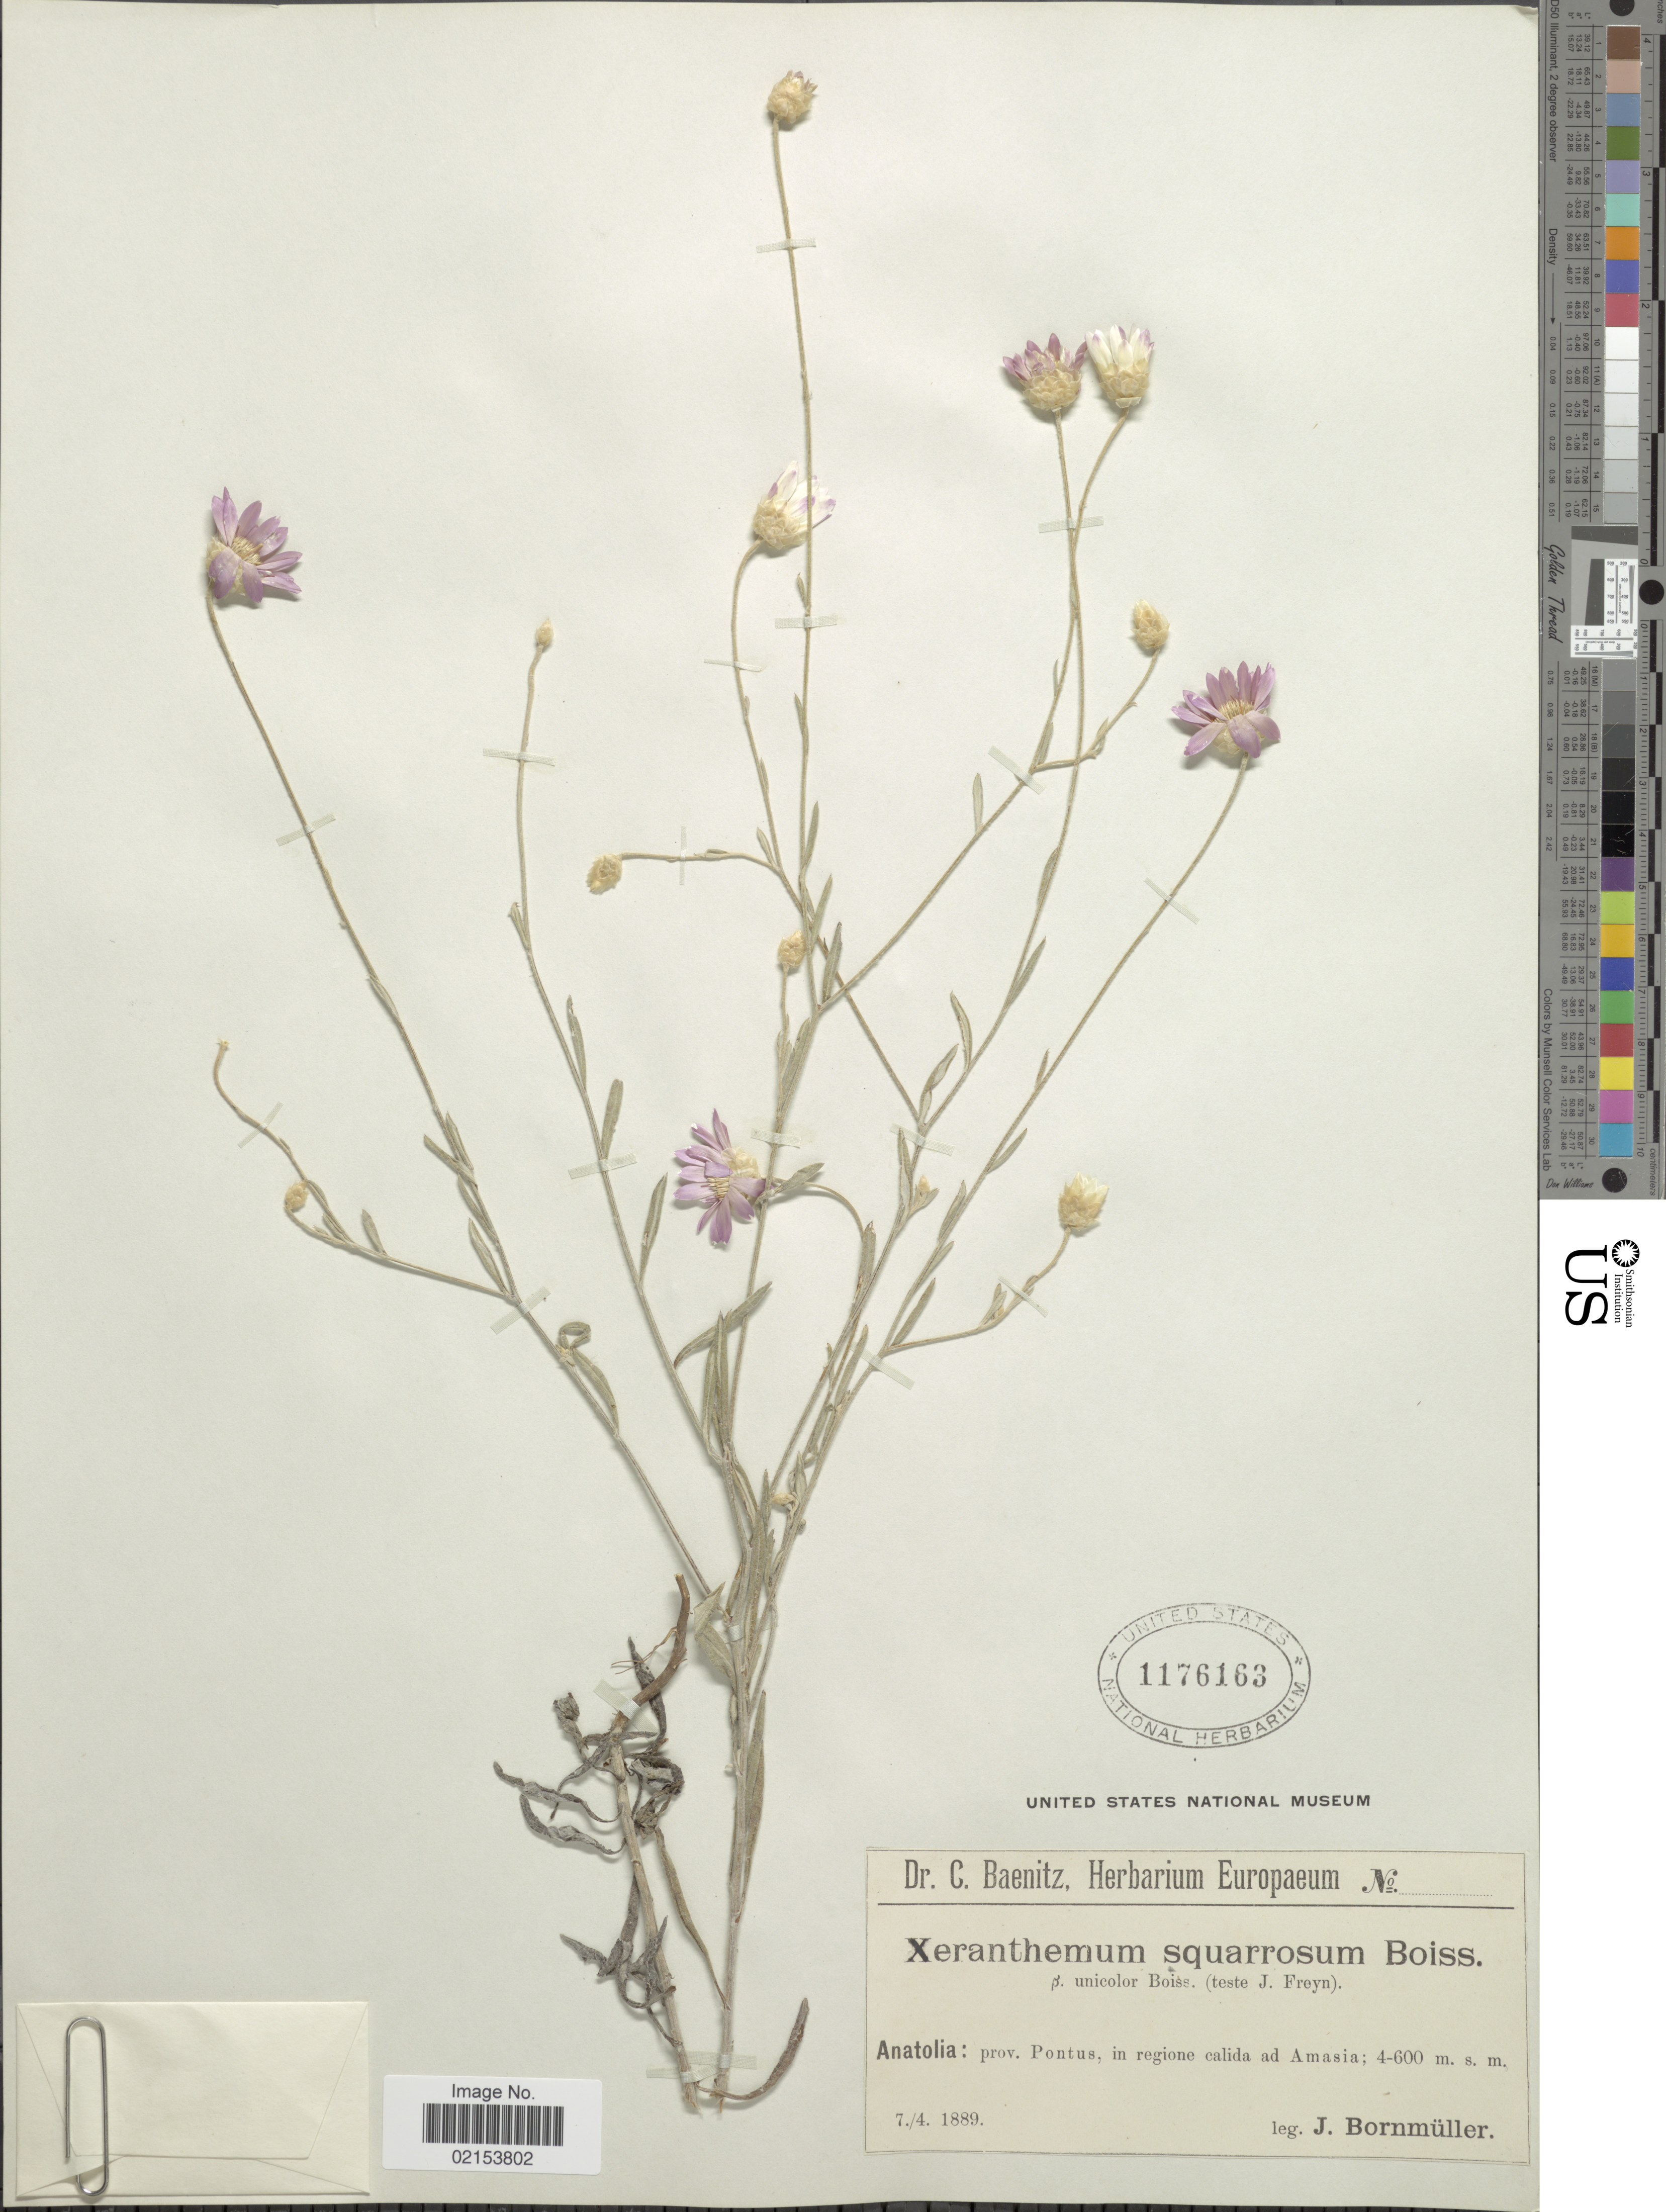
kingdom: Plantae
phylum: Tracheophyta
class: Magnoliopsida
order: Asterales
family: Asteraceae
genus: Xeranthemum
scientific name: Xeranthemum squarrosum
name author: Boiss.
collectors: J. Bornmüller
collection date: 1889-04-07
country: Turkey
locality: Anatolia: prov. Pontus, in regione calida ad Amasia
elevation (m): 400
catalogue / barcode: US 1176163